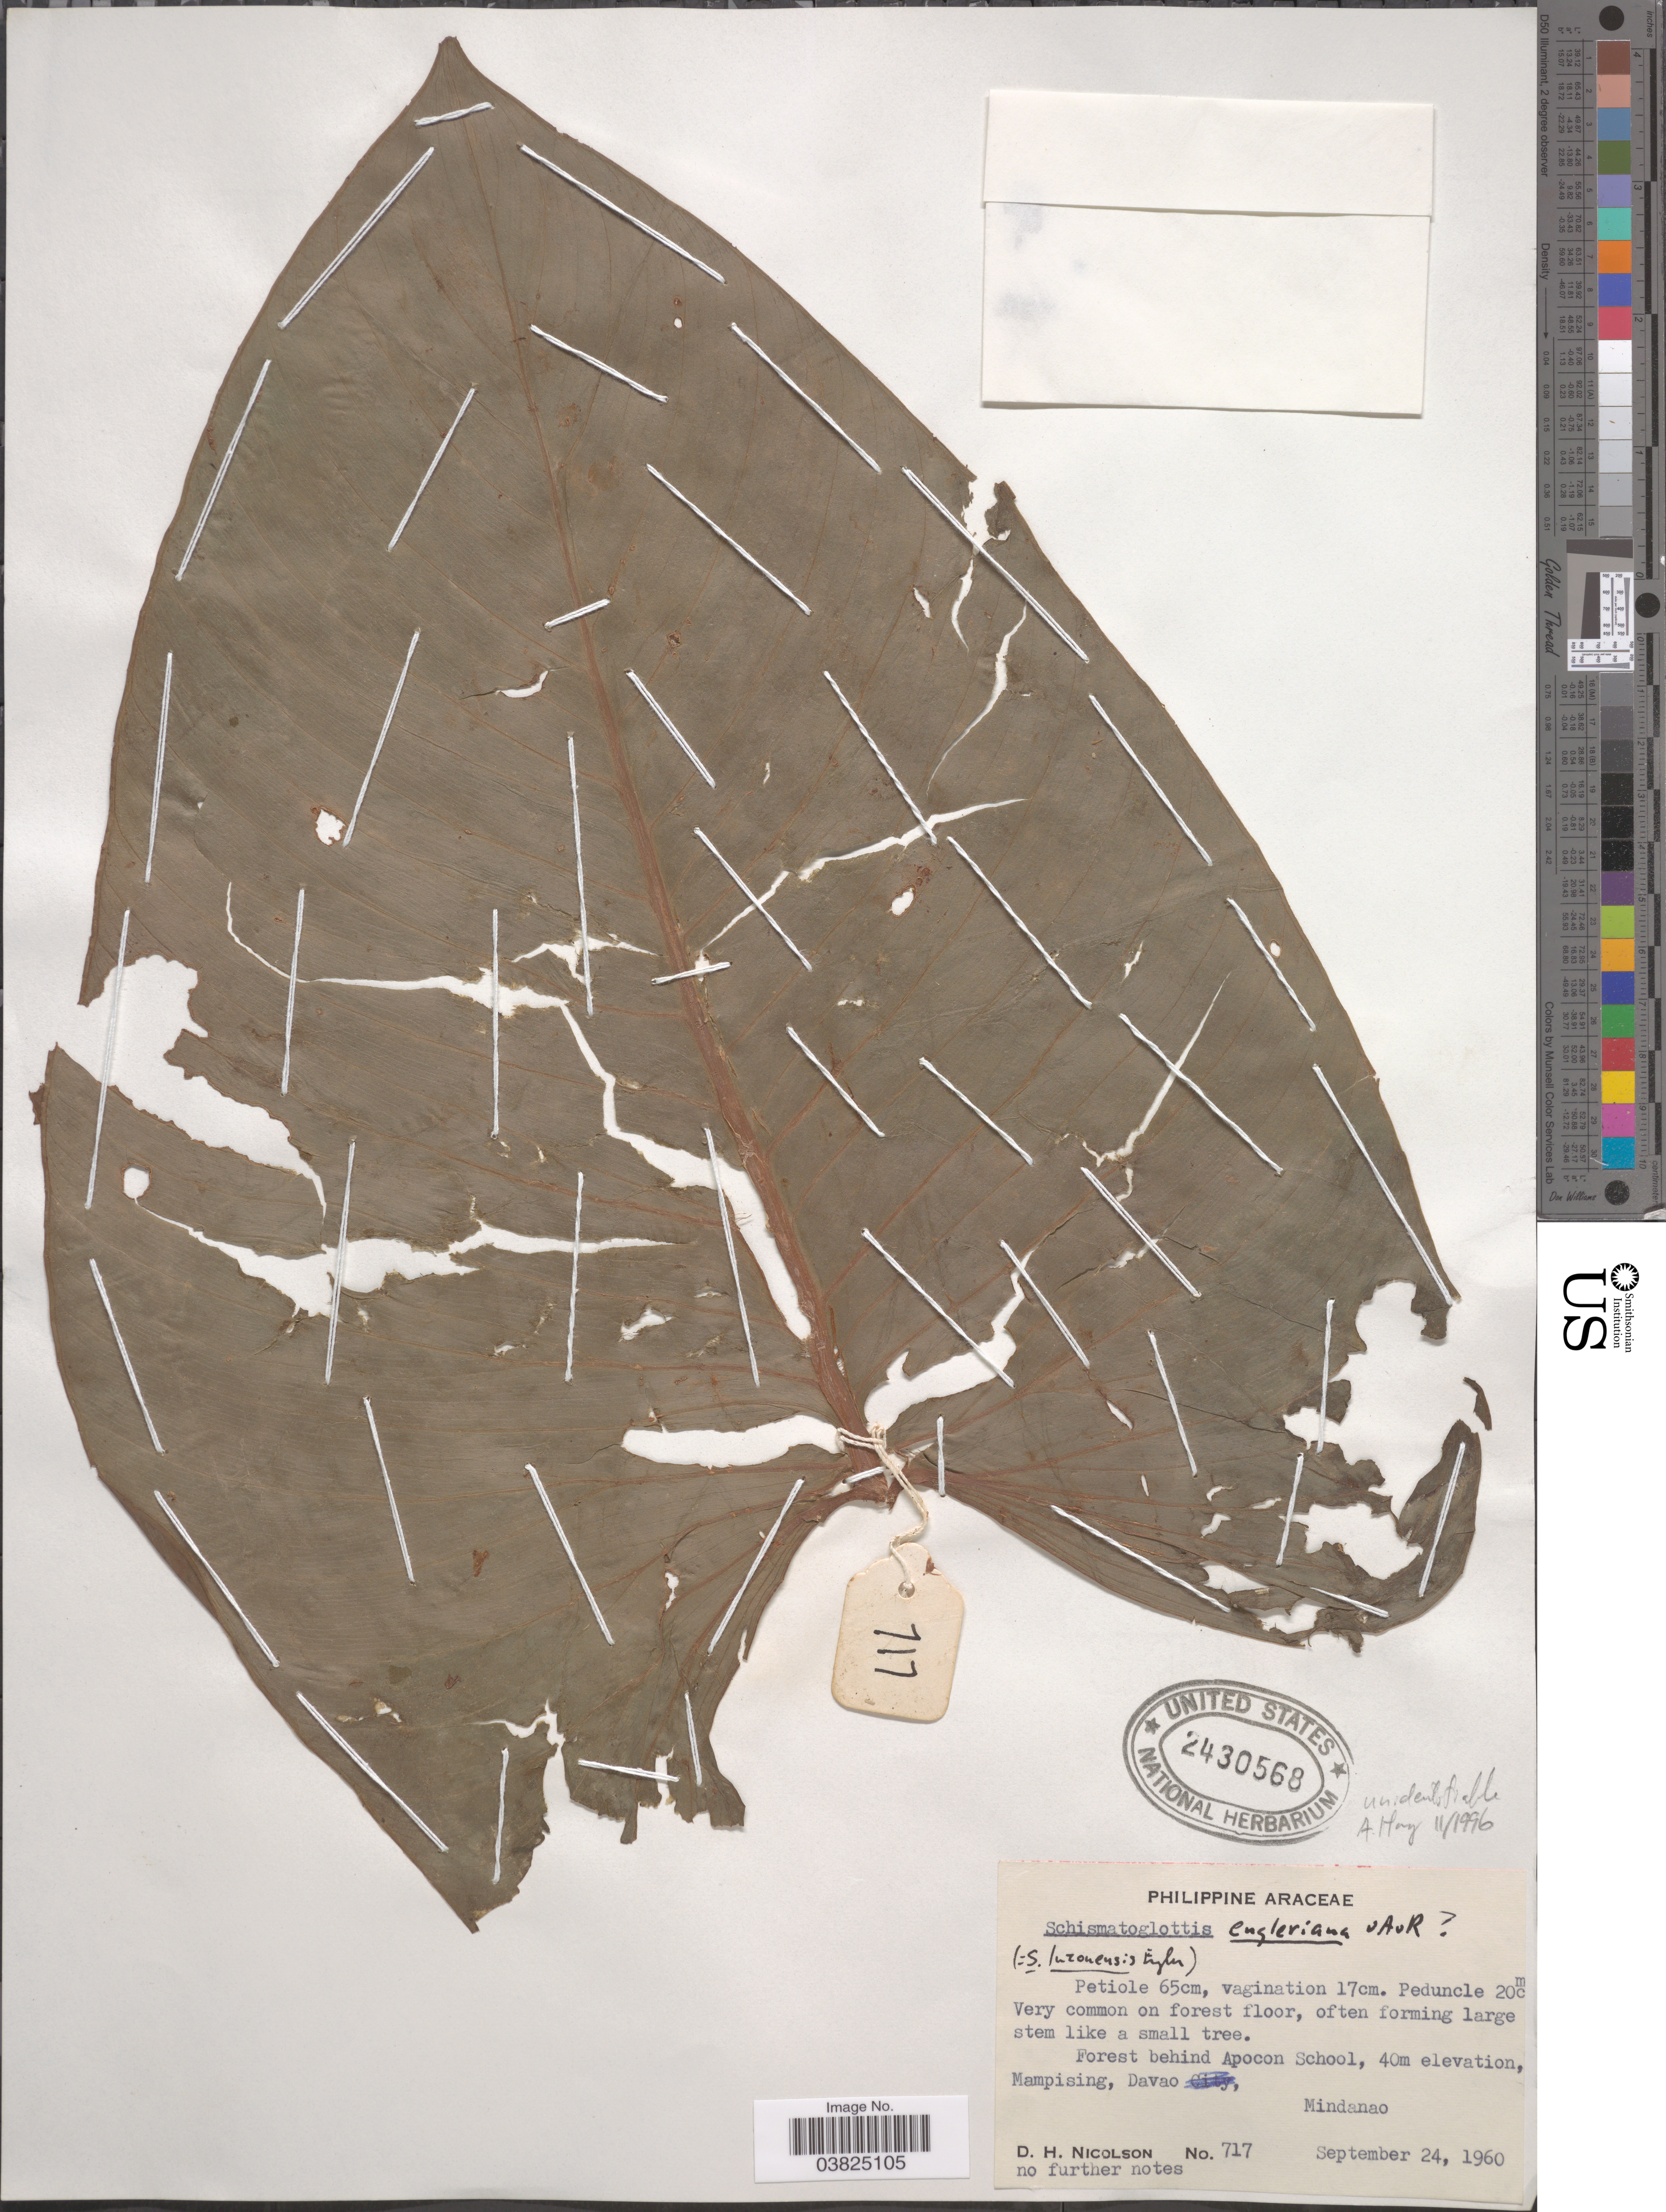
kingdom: Plantae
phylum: Tracheophyta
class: Liliopsida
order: Alismatales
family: Araceae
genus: Schismatoglottis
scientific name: Schismatoglottis sp.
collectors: D. H. Nicolson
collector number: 717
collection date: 1960-09-24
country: Philippines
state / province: Davao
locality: Forest behind Apocon School, Mampising, Mindanao.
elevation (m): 40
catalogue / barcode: US 2430568